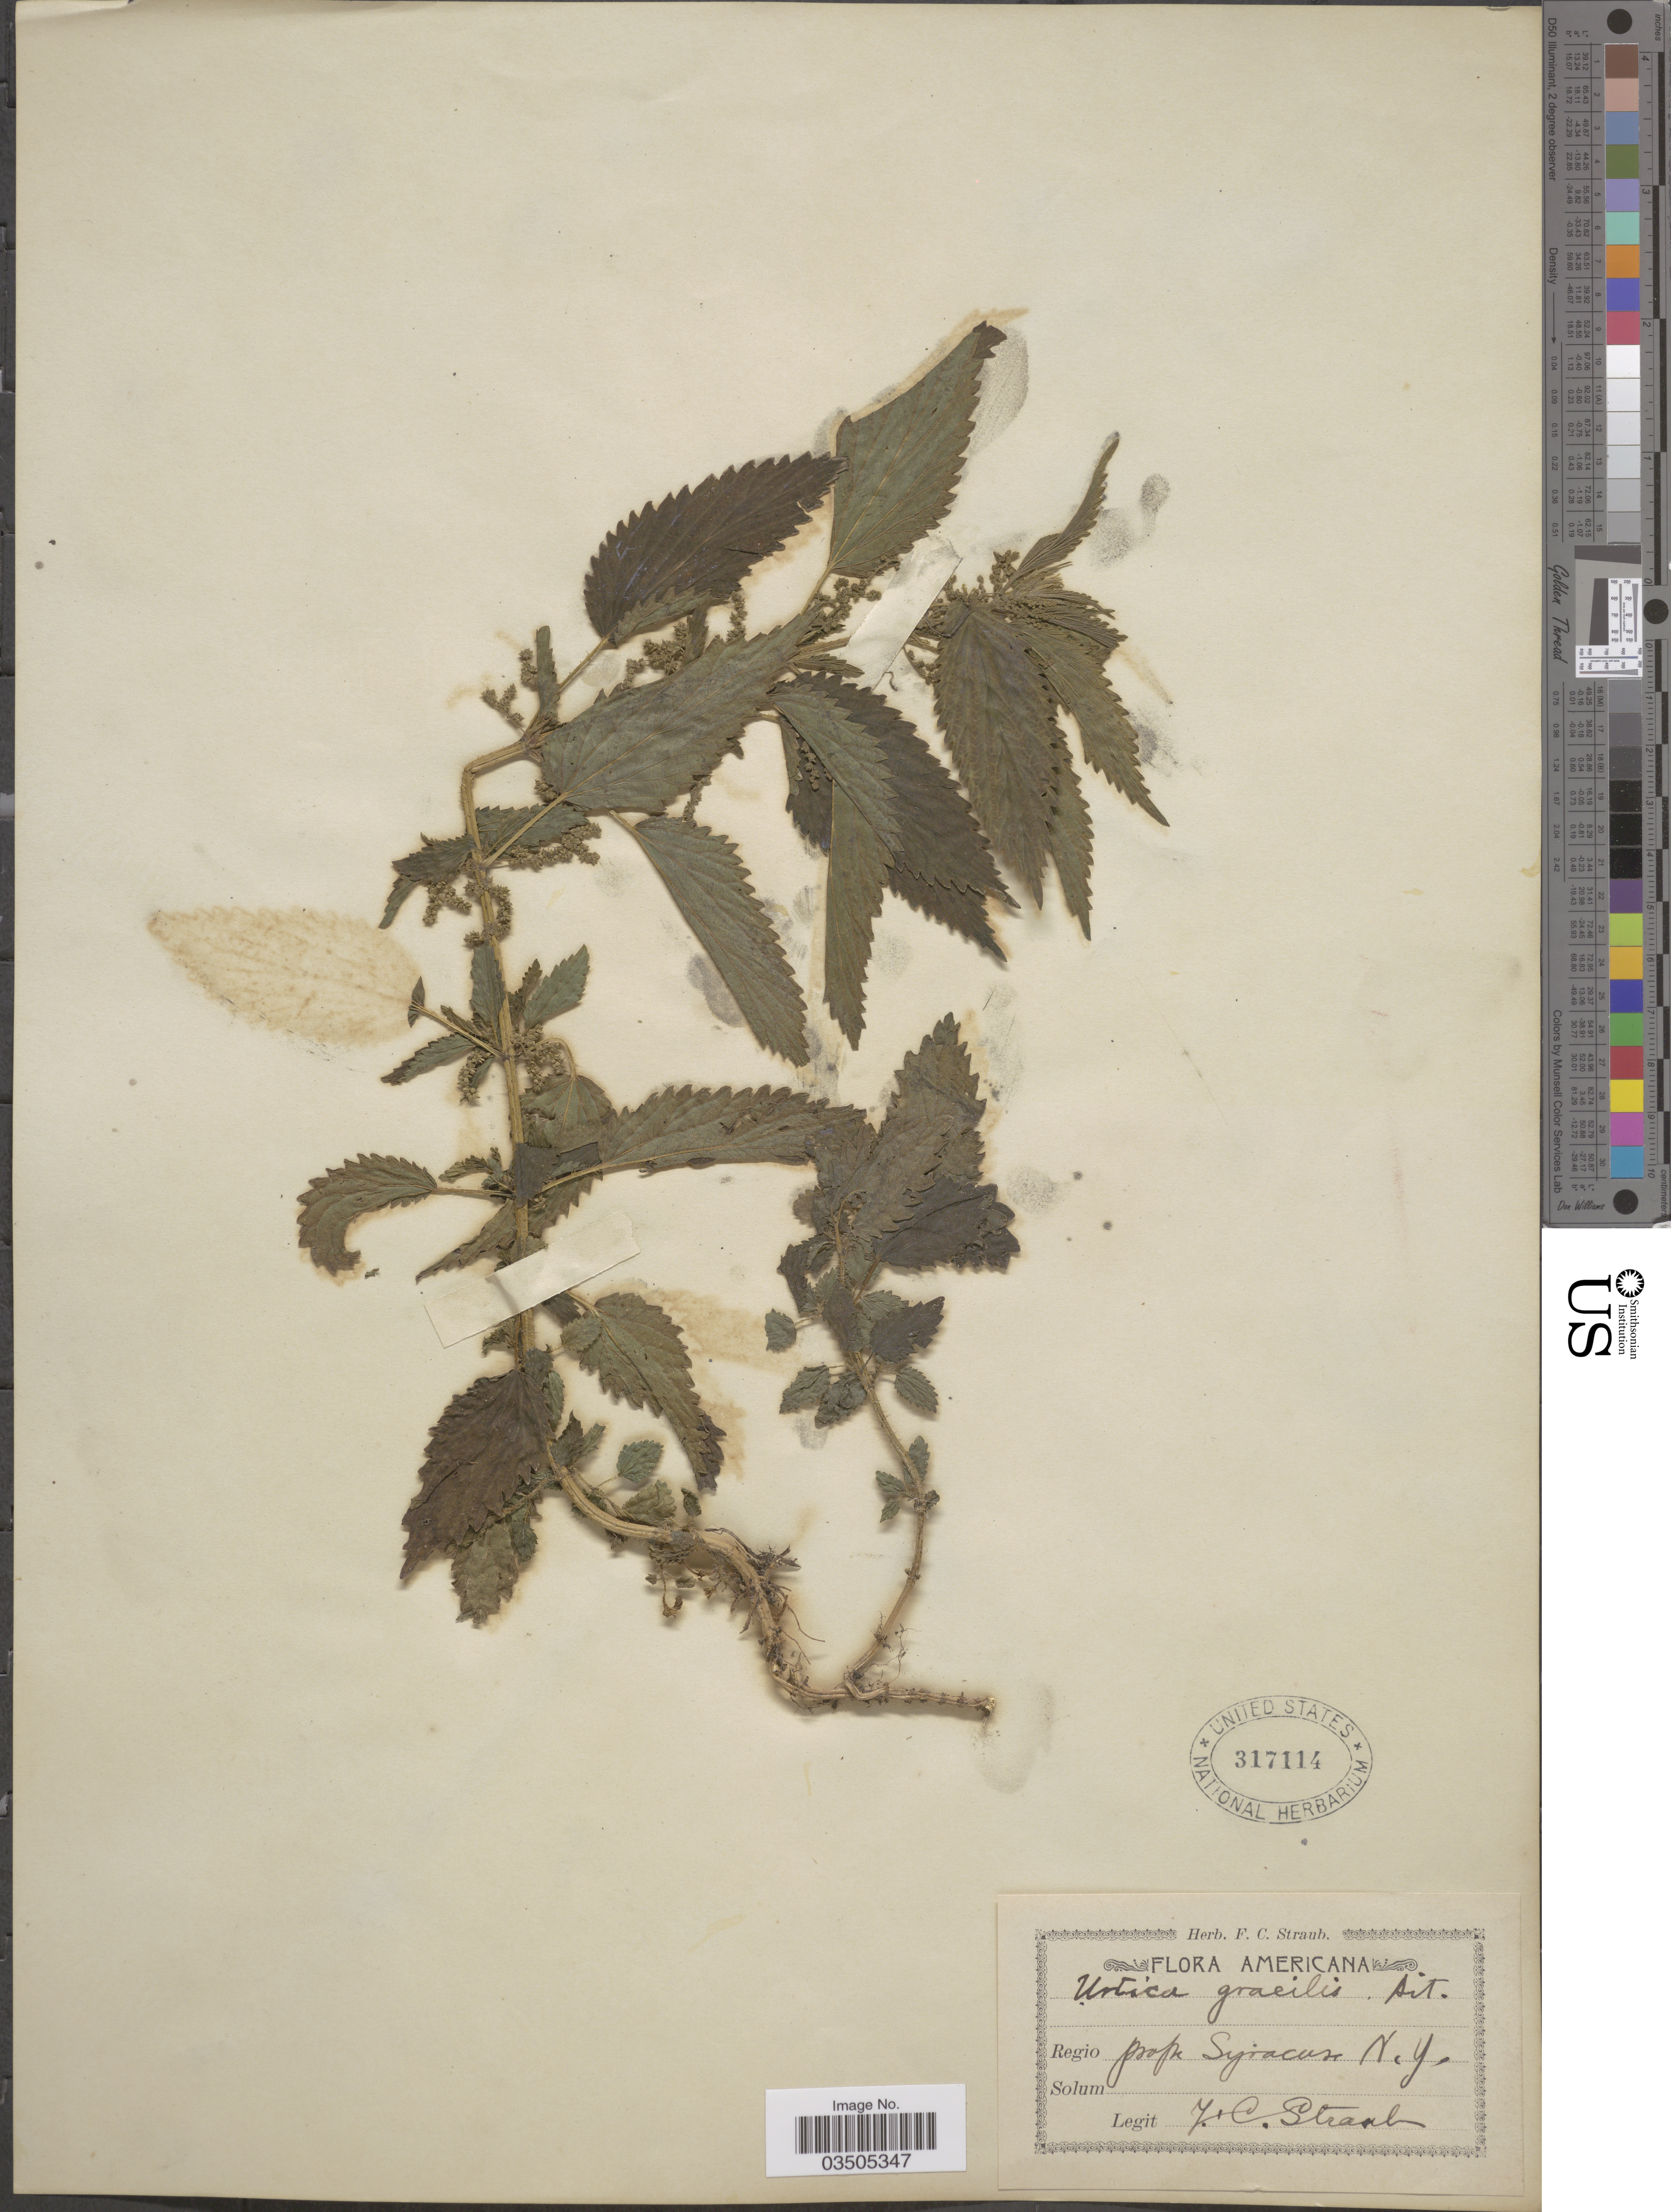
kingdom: Plantae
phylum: Tracheophyta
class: Magnoliopsida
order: Rosales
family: Urticaceae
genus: Urtica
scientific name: Urtica dioica subsp. gracilis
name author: L.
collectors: F. Straub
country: United States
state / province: New York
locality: Regio prope Syracuse.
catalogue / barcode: US 317114